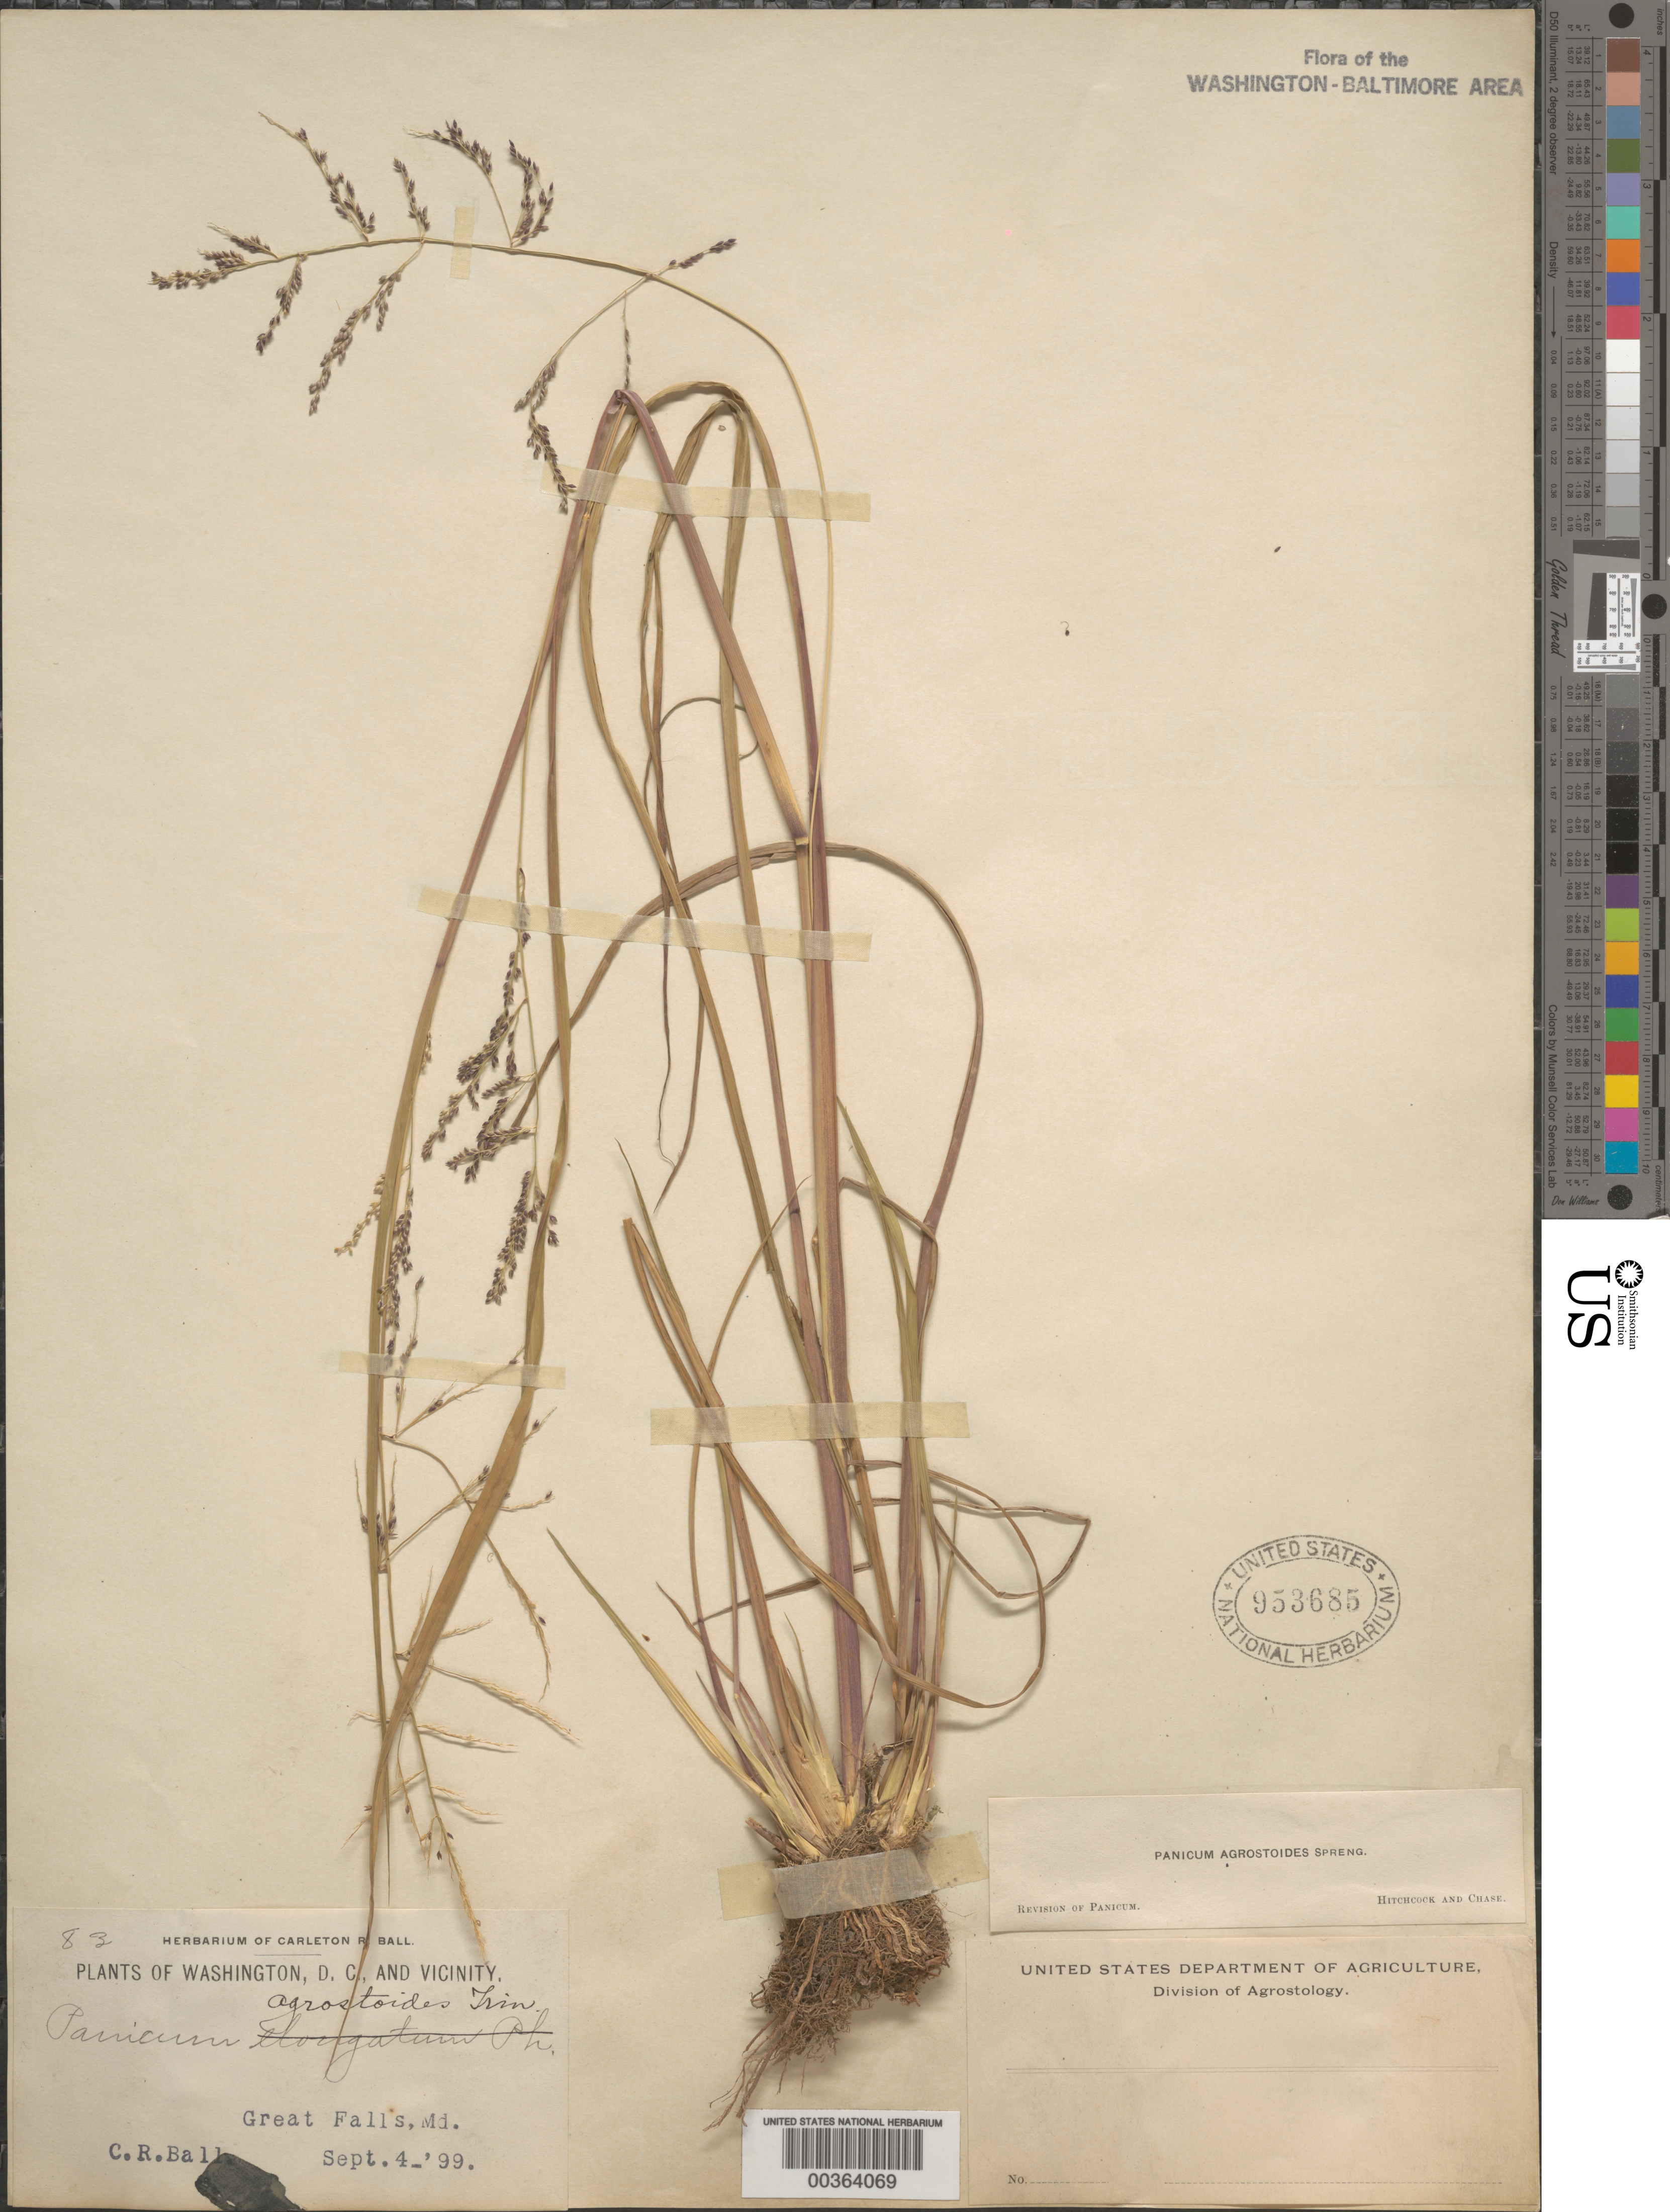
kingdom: Plantae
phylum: Tracheophyta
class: Liliopsida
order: Poales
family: Poaceae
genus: Coleataenia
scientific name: Coleataenia rigidula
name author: (Bosc ex Nees) LeBlond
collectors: C. R. Ball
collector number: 83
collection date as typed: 04 Sep 1899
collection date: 1899-09-04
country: United States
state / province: Maryland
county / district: Montgomery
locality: Great Falls C. & O. Canal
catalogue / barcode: US 953685